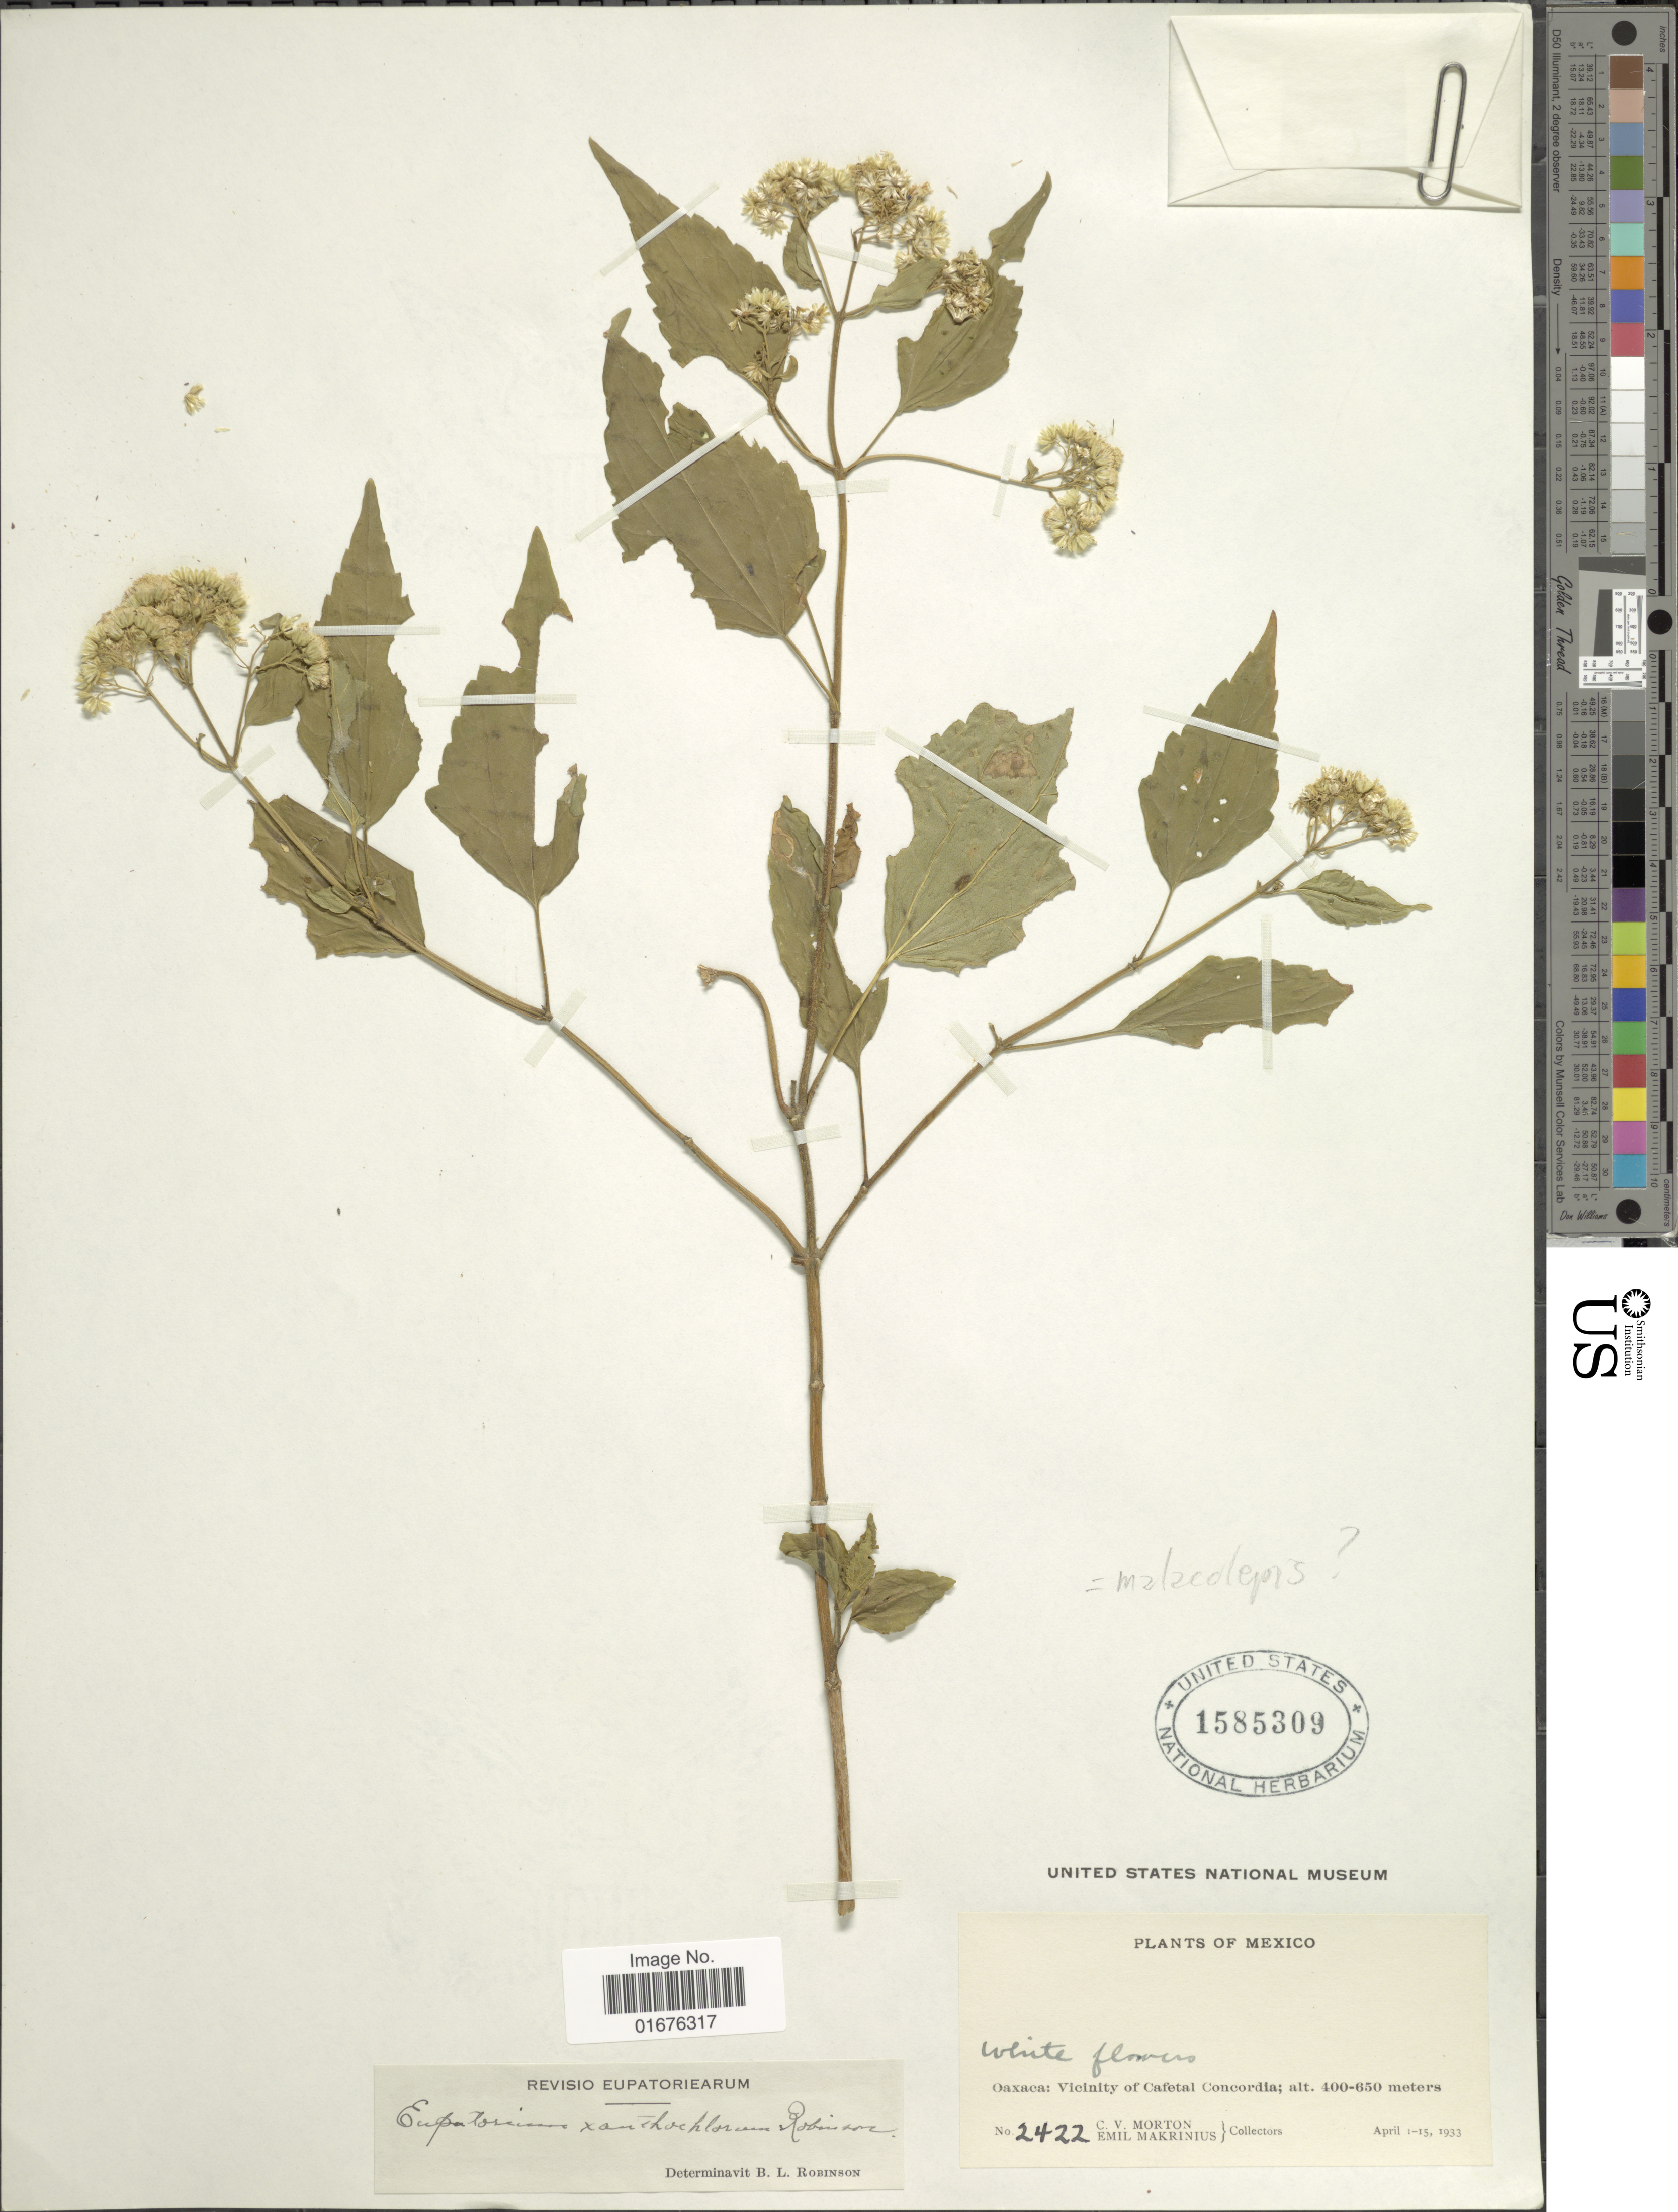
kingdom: Plantae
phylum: Tracheophyta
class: Magnoliopsida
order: Asterales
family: Asteraceae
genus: Ageratina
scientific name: Ageratina malacolepis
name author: (B.L. Rob.) R.M. King & H. Rob.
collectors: C. V. Morton & E. Makrinus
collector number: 2422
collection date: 1933-04-01/1933-04-15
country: Mexico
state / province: Oaxaca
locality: Vicinity of cafetal Concordia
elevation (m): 400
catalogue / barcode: US 1585309